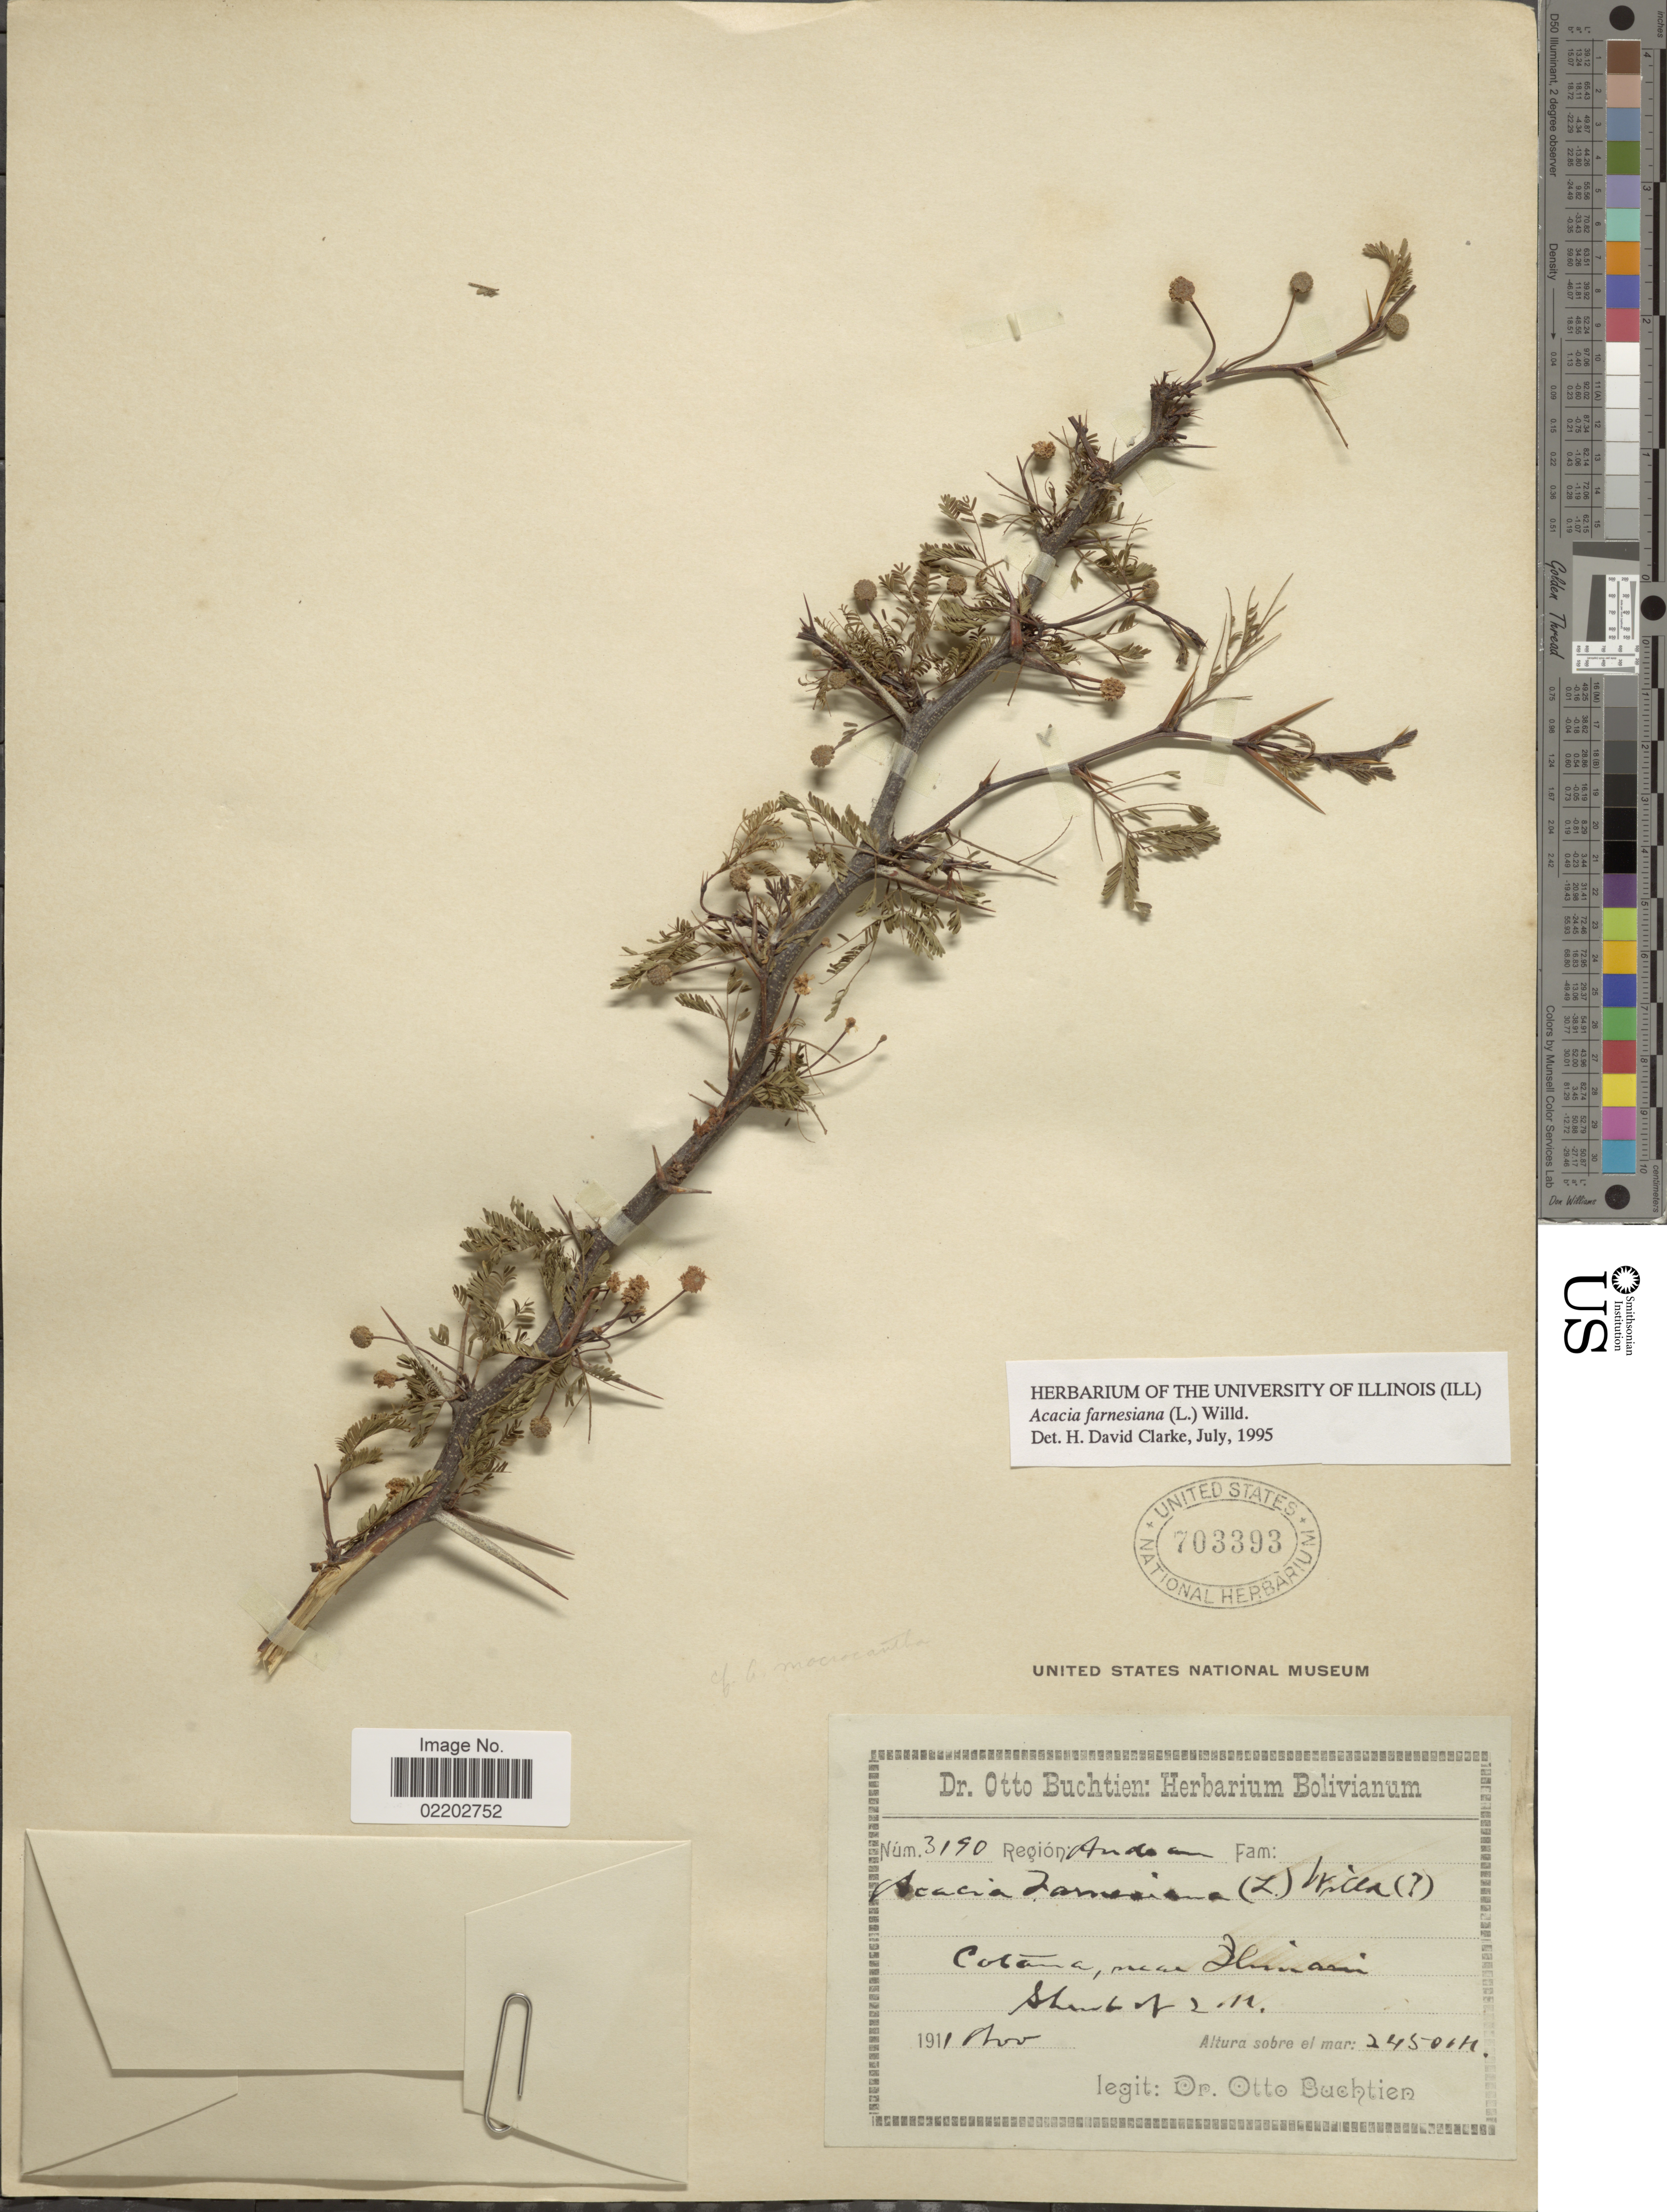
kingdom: Plantae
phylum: Tracheophyta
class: Magnoliopsida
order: Fabales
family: Fabaceae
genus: Vachellia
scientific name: Vachellia tortuosa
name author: (L.) Seigler & Ebinger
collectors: O. Buchtien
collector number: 3190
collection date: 1911-11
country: Bolivia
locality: Costaña, near Illimani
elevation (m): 2450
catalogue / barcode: US 703393